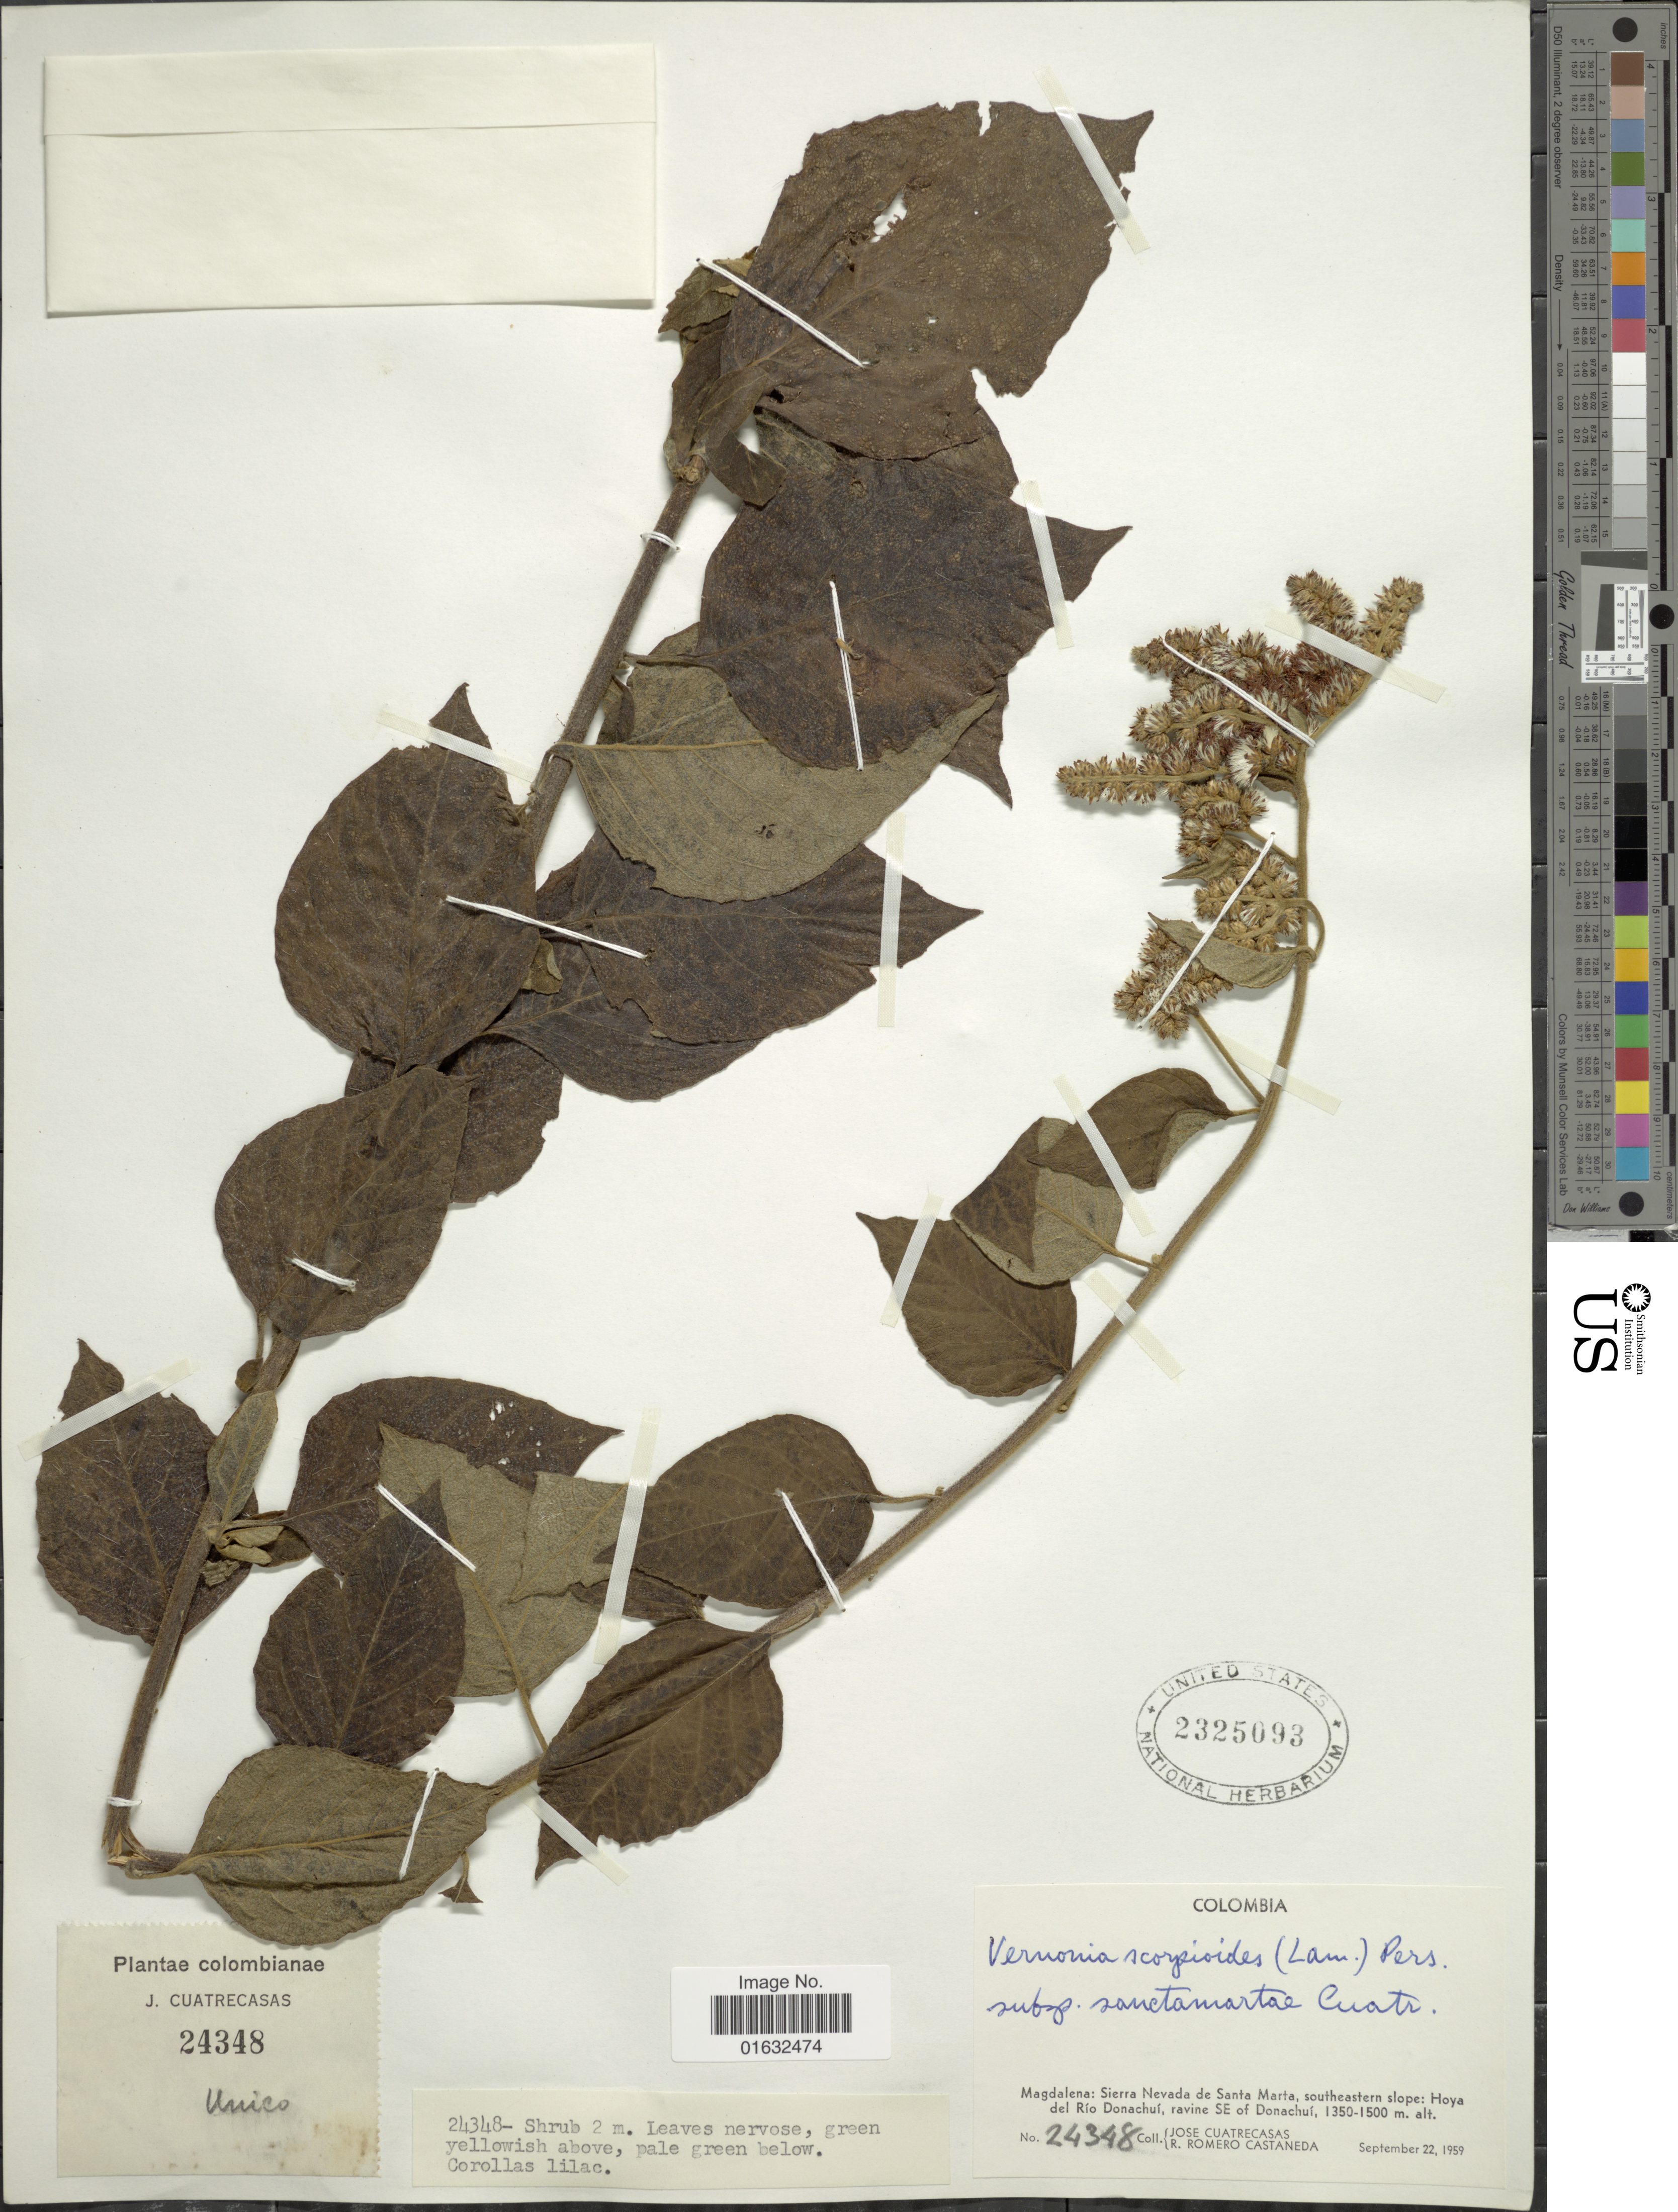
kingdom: Plantae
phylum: Tracheophyta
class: Magnoliopsida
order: Asterales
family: Asteraceae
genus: Cyrtocymura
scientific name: Cyrtocymura scorpioides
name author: (Lam.) H. Rob.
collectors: J. Cuatrecasas & R. Romero Castañeda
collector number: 24348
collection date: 1959-09-22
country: Colombia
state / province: Magdalena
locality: Sierra Nevada de Santa Marta, southeastern slope: Hoya del Río Donachuí, ravine SE of Donachuí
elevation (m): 1350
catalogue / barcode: US 2325093